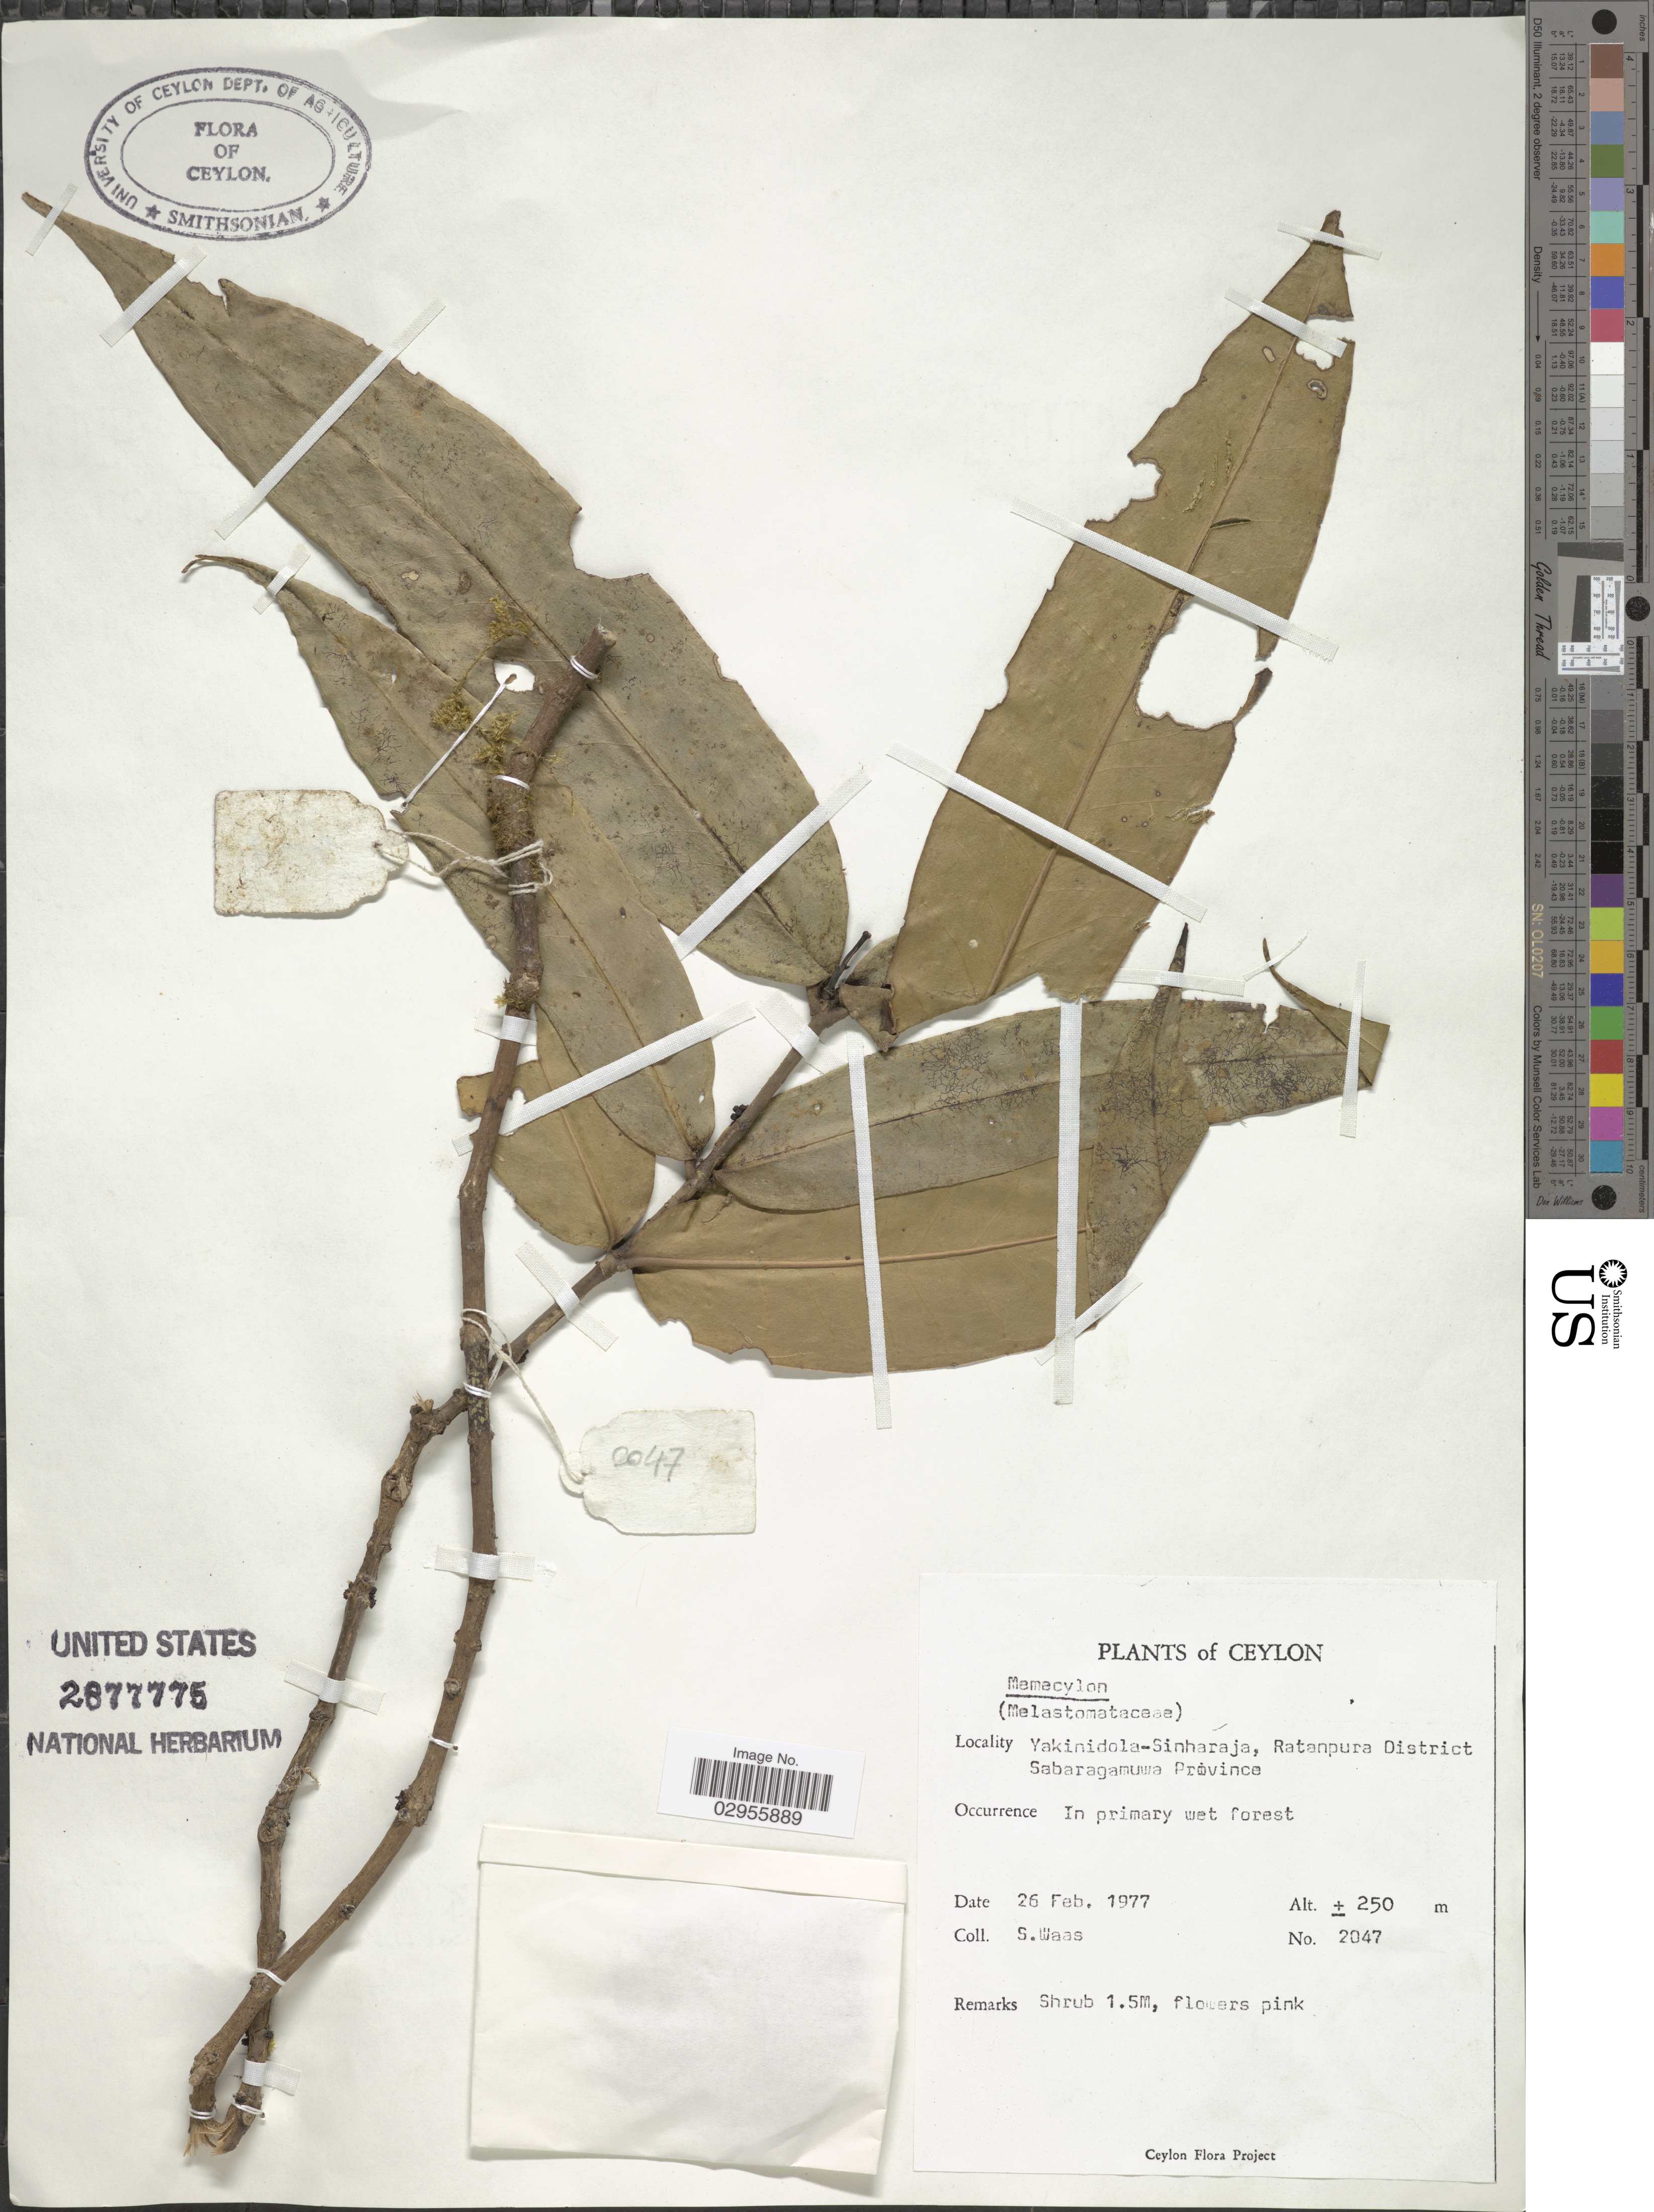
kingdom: Plantae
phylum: Tracheophyta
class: Magnoliopsida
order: Myrtales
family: Melastomataceae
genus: Memecylon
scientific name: Memecylon sp.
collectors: S. Waas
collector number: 2047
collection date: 1977-02-26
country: Sri Lanka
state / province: Sabaragamuwa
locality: Ceylon. Yakinidola-Sinharaja, Ratanpura District.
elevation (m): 250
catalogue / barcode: US 2877775